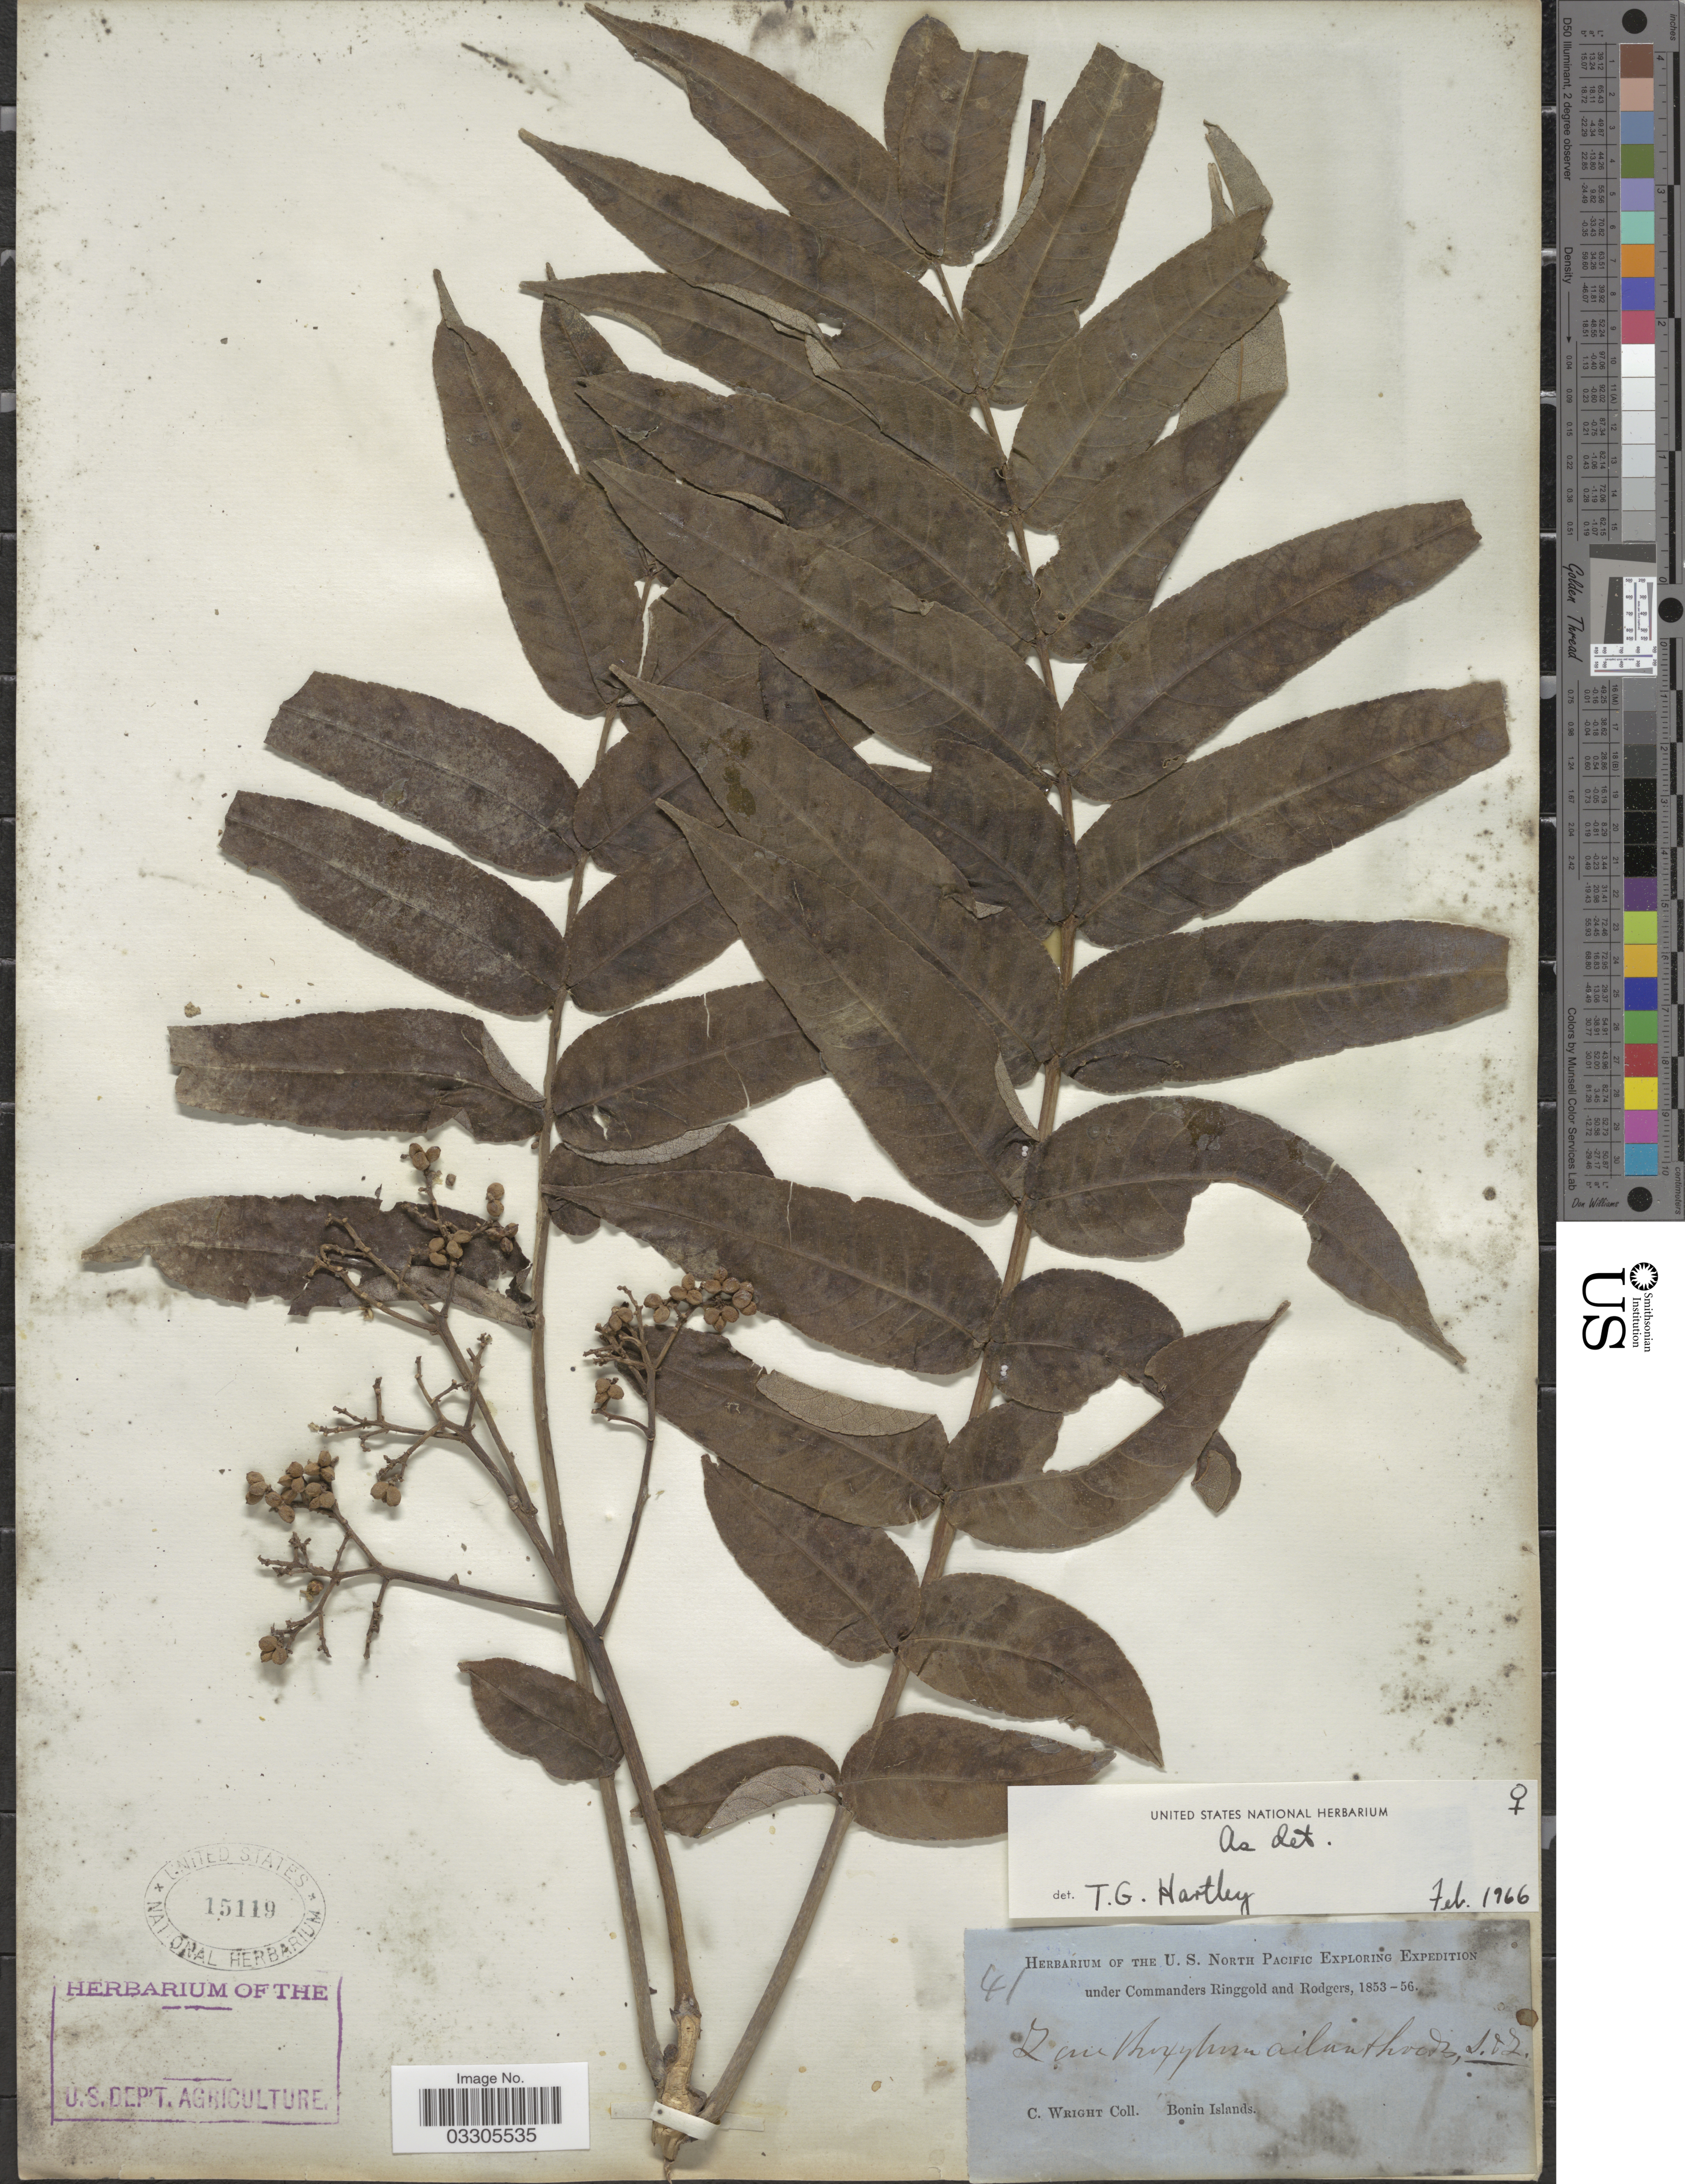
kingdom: Plantae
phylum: Tracheophyta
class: Magnoliopsida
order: Sapindales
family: Rutaceae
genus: Zanthoxylum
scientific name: Zanthoxylum ailanthoides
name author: Siebold & Zucc.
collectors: C. Wright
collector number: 41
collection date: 1853/1856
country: Japan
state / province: Tokyo, Federal City of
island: Bonin Islands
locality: Bonin Islands.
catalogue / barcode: US 15119